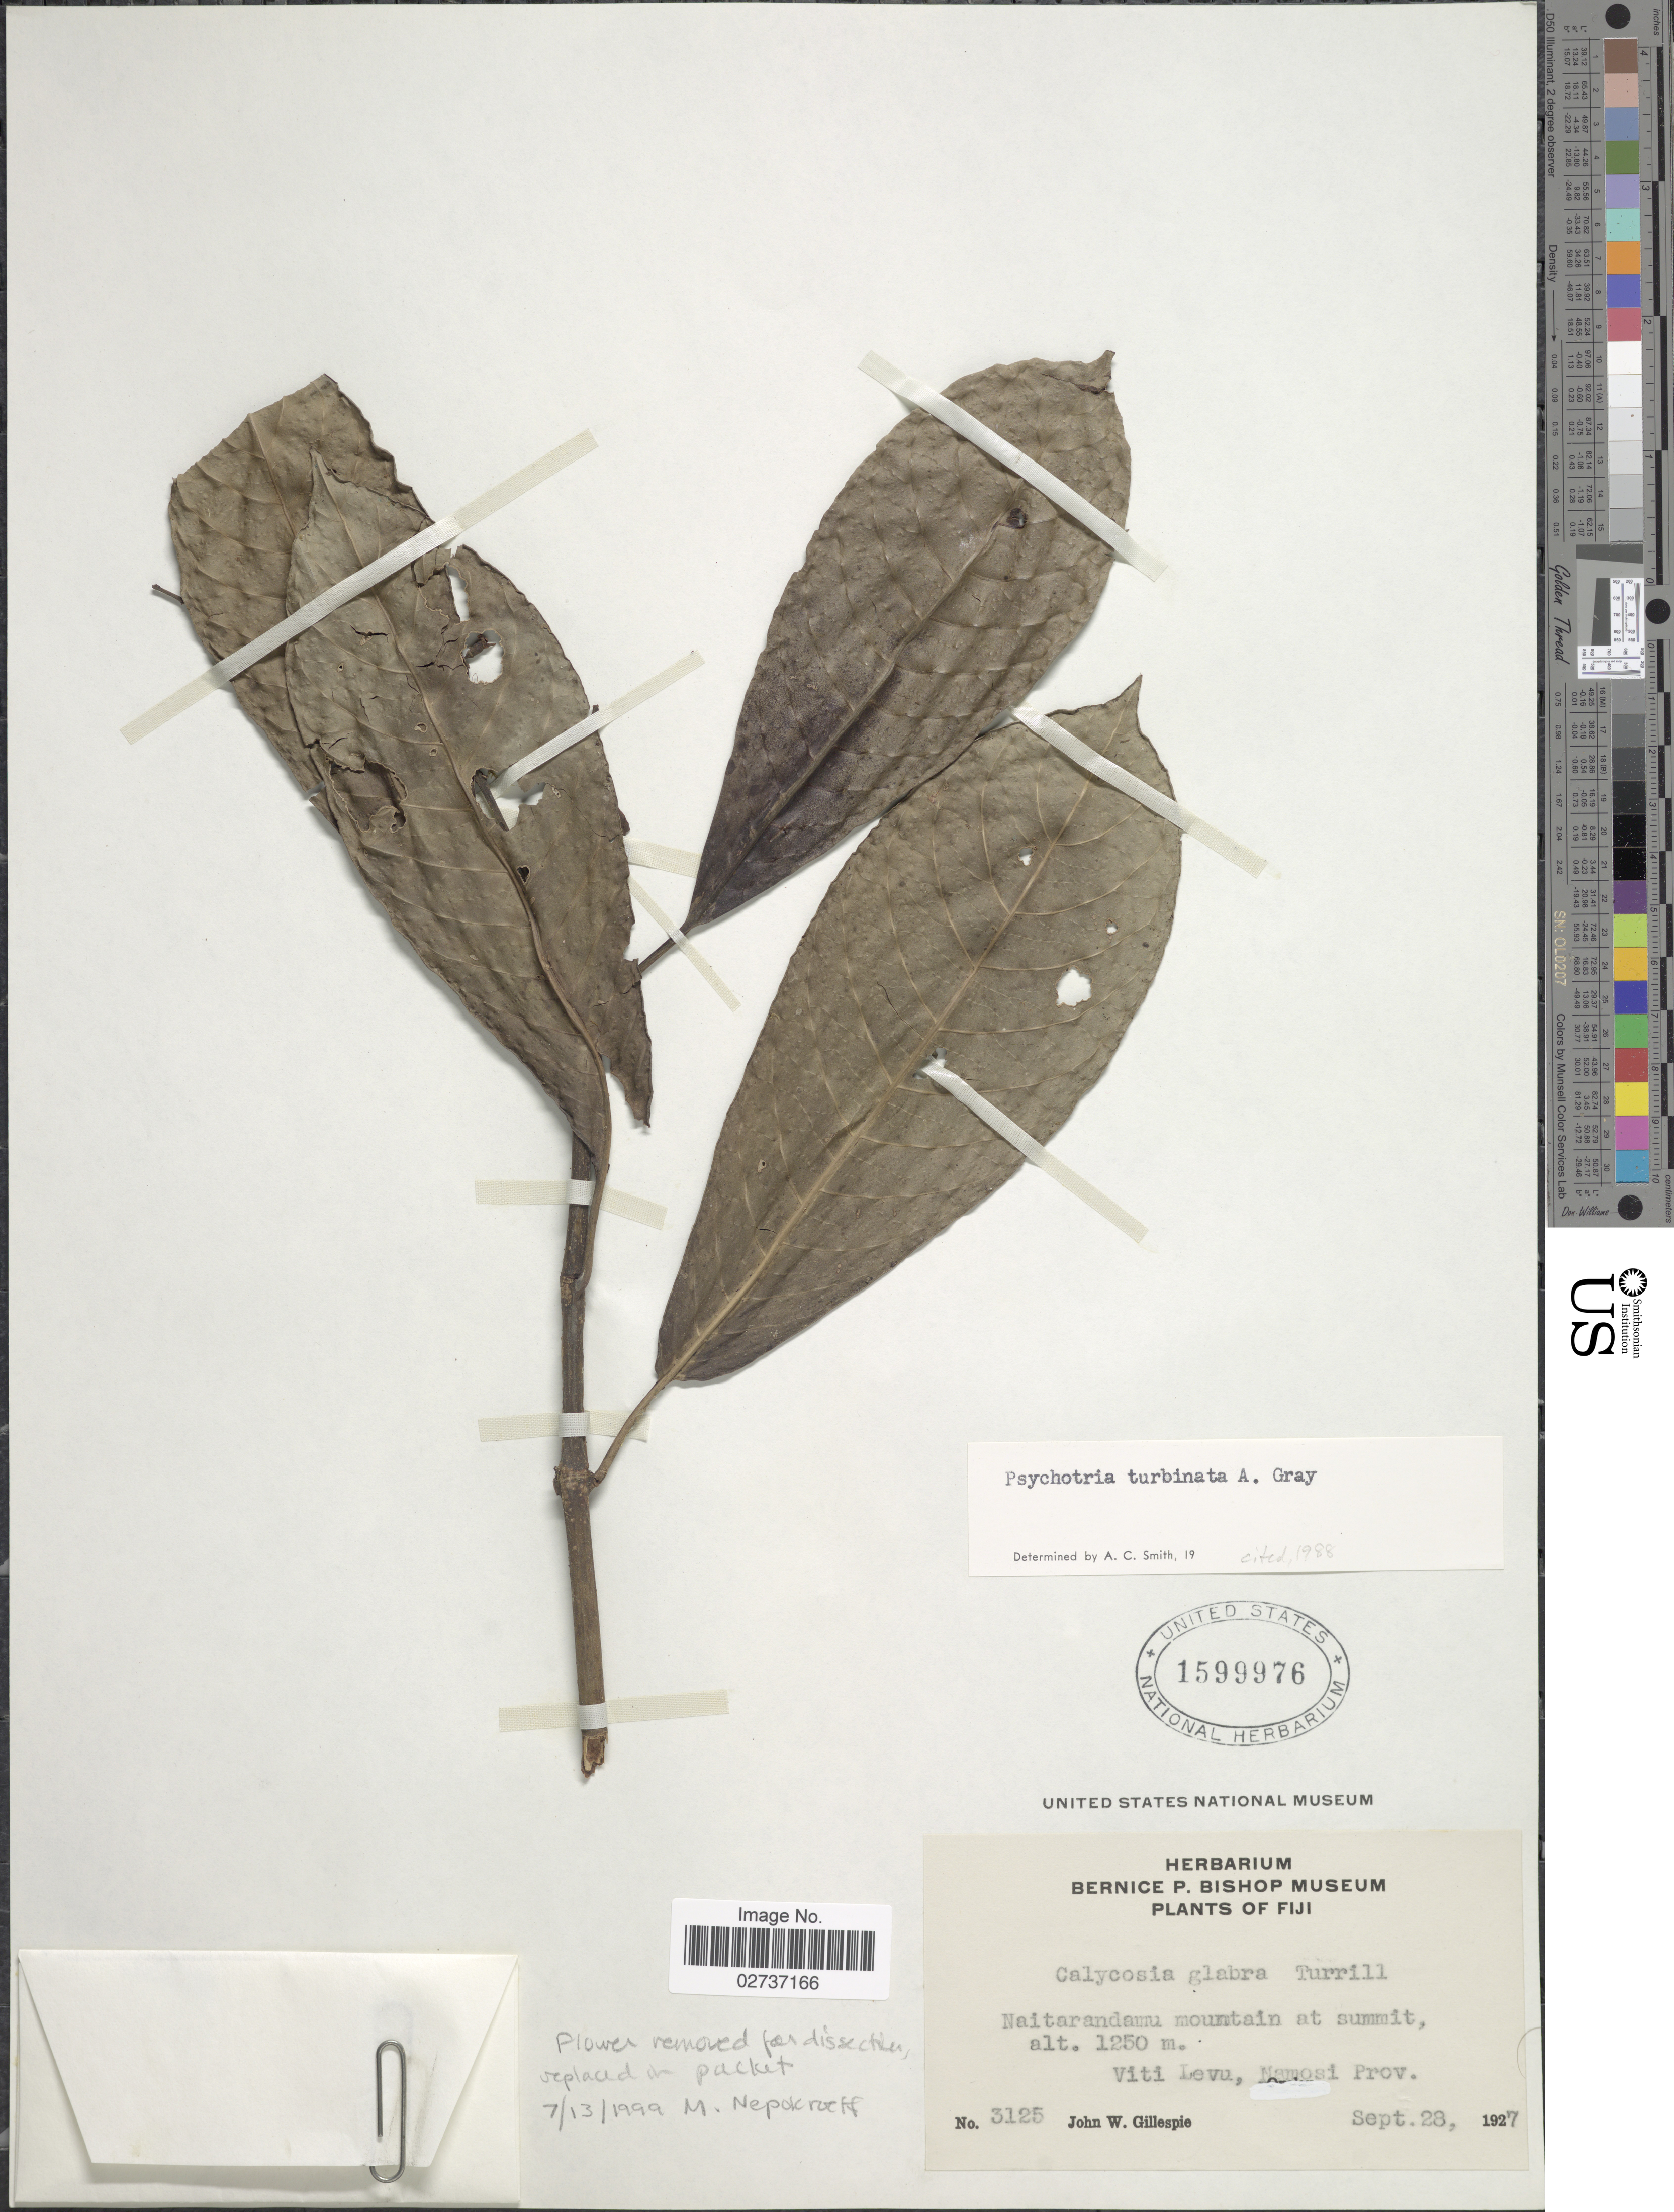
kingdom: Plantae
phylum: Tracheophyta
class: Magnoliopsida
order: Gentianales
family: Rubiaceae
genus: Psychotria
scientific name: Psychotria turbinata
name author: A. Gray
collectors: J. W. Gillespie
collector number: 3125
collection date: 1927-09-28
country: Fiji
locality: Naitarandamu mountain at summit, Viti Levu, Namosi Prov.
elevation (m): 1250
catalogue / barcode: US 1599976